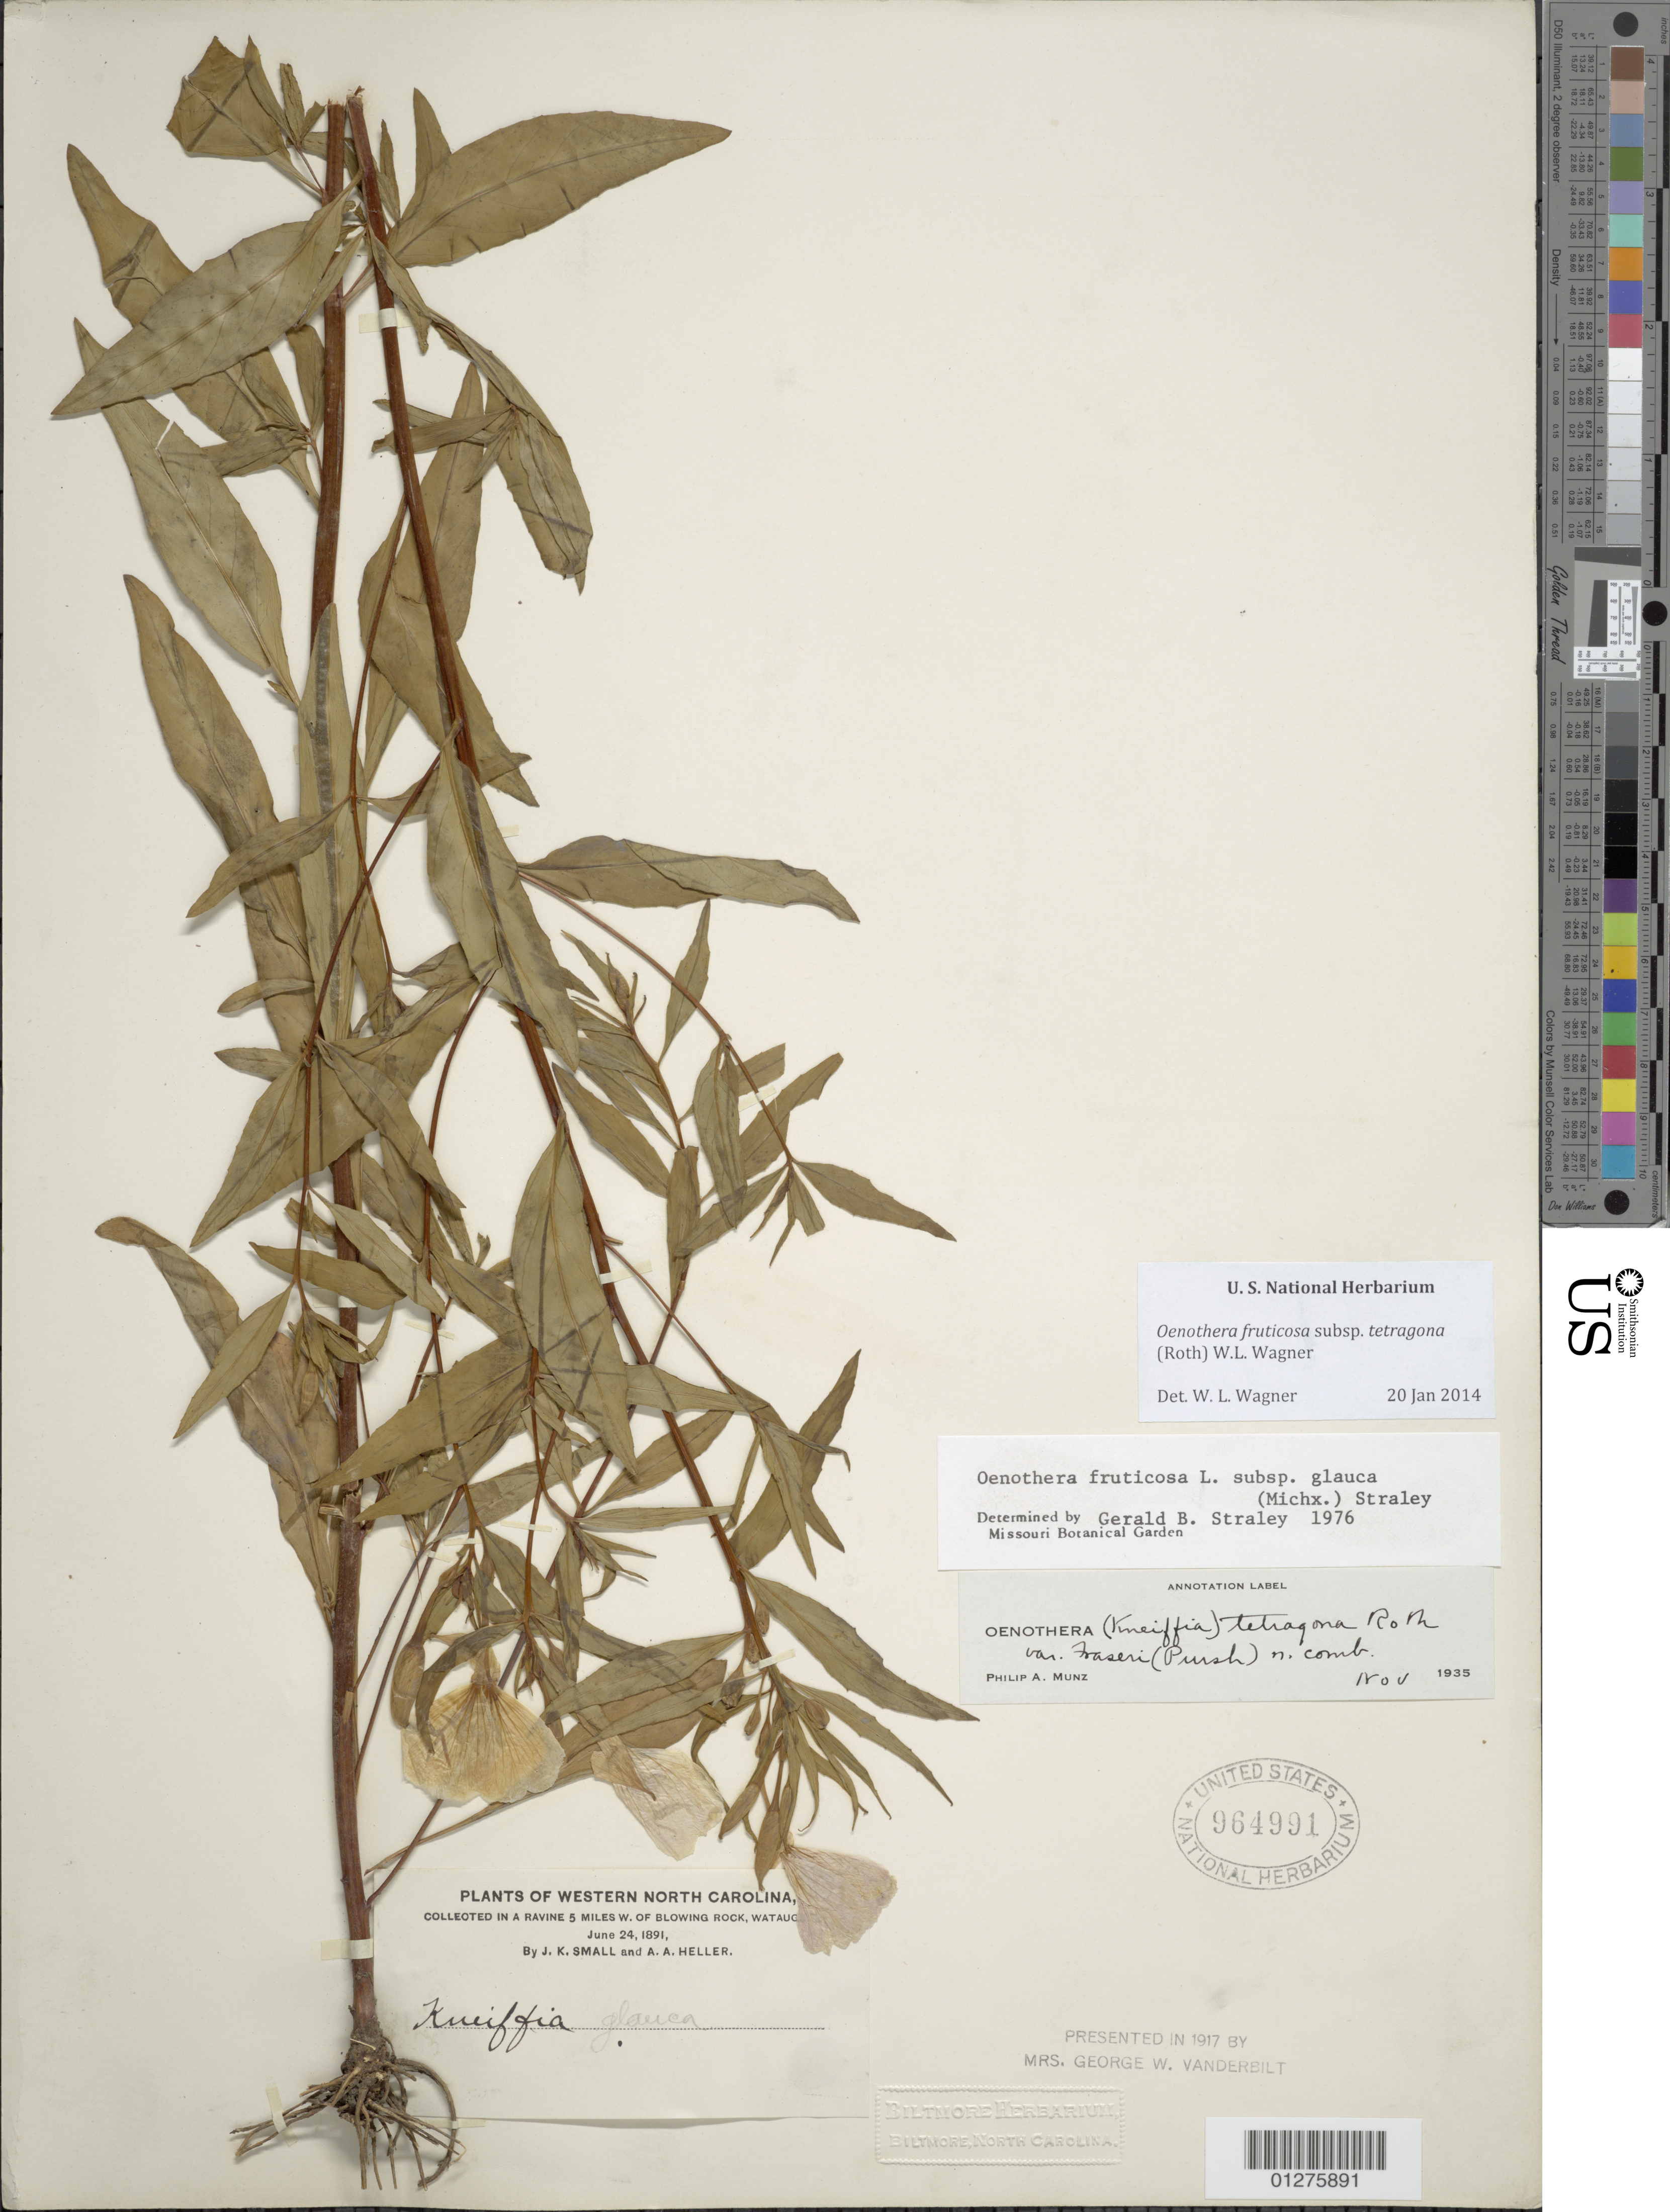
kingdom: Plantae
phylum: Tracheophyta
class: Magnoliopsida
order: Myrtales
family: Onagraceae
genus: Oenothera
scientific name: Oenothera fruticosa subsp. tetragona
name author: (Roth) W.L. Wagner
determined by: Wagner, W. L., (BOT), Smithsonian Institution - National Museum of Natural History (UNITED STATES)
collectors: J. K. Small & E. G. Heller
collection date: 1891-06-24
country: United States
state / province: North Carolina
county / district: Watauga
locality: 5 miles west of Blowing Rock Mountain.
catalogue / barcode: US 964991